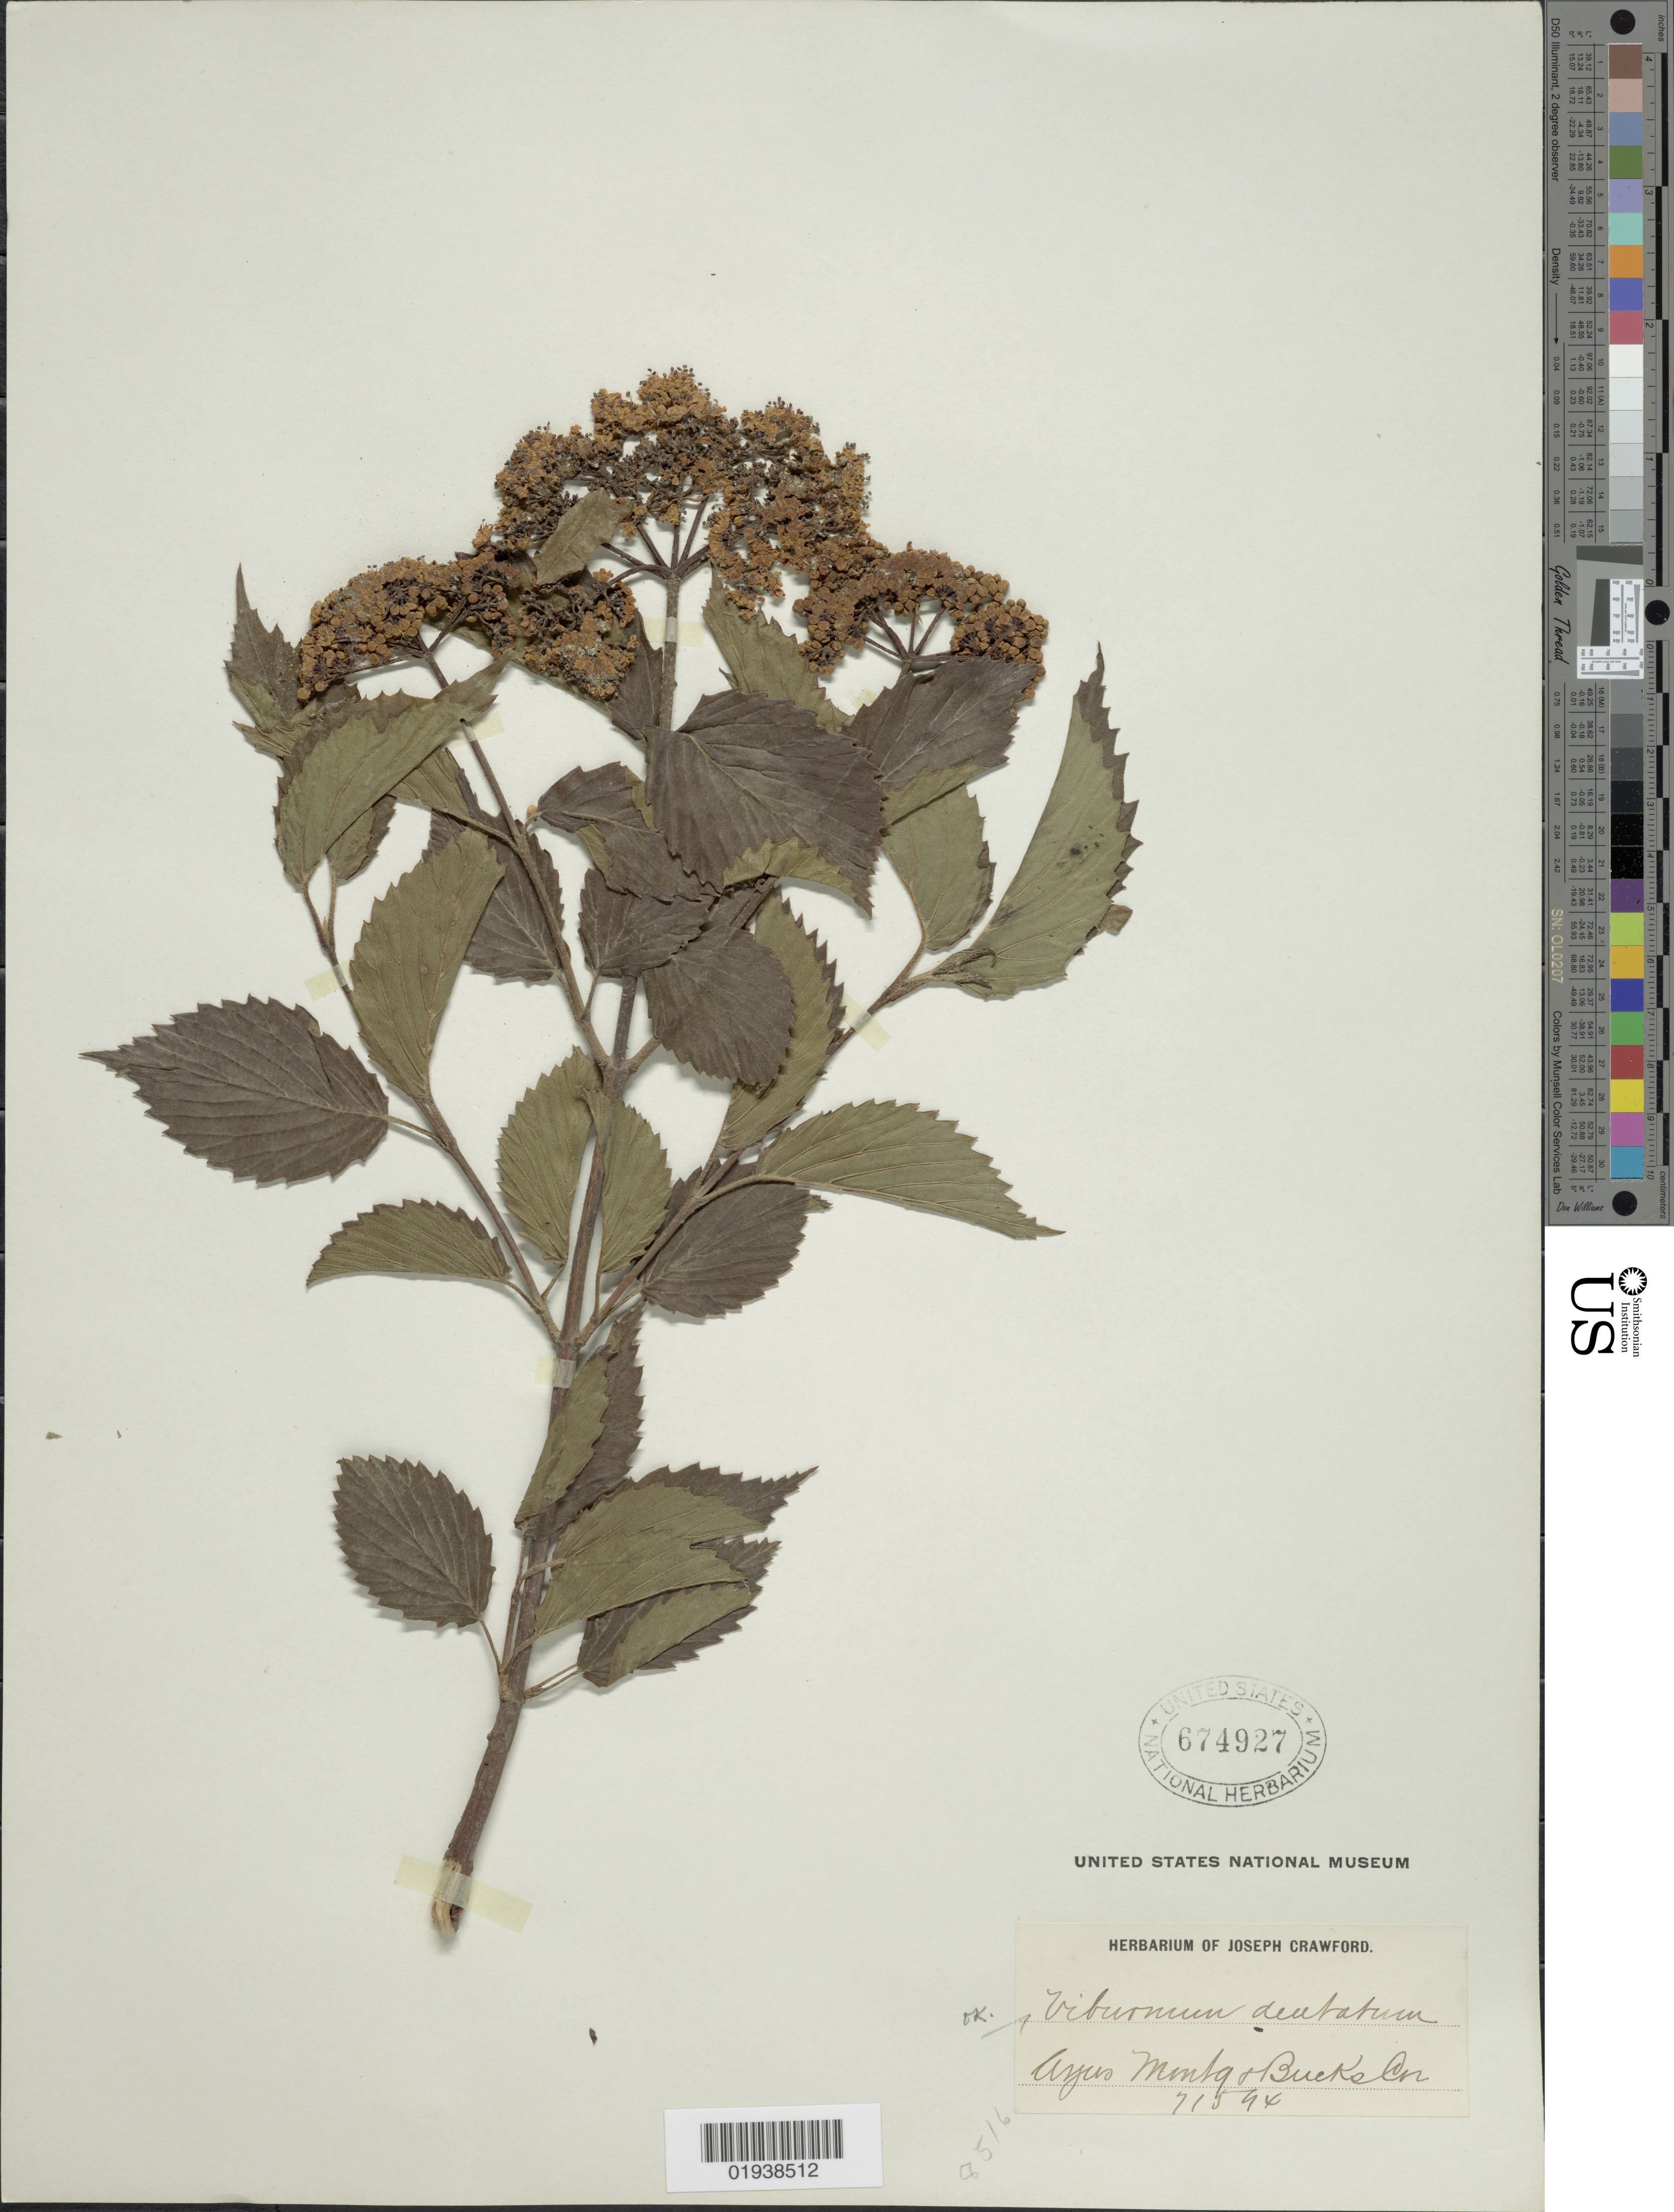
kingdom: Plantae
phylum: Tracheophyta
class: Magnoliopsida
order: Dipsacales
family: Viburnaceae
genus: Viburnum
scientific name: Viburnum dentatum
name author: L.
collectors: ex herb. Joseph Crawford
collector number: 71594?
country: United States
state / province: Pennsylvania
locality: Argus Montg. and Bucks Co.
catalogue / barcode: US 674927